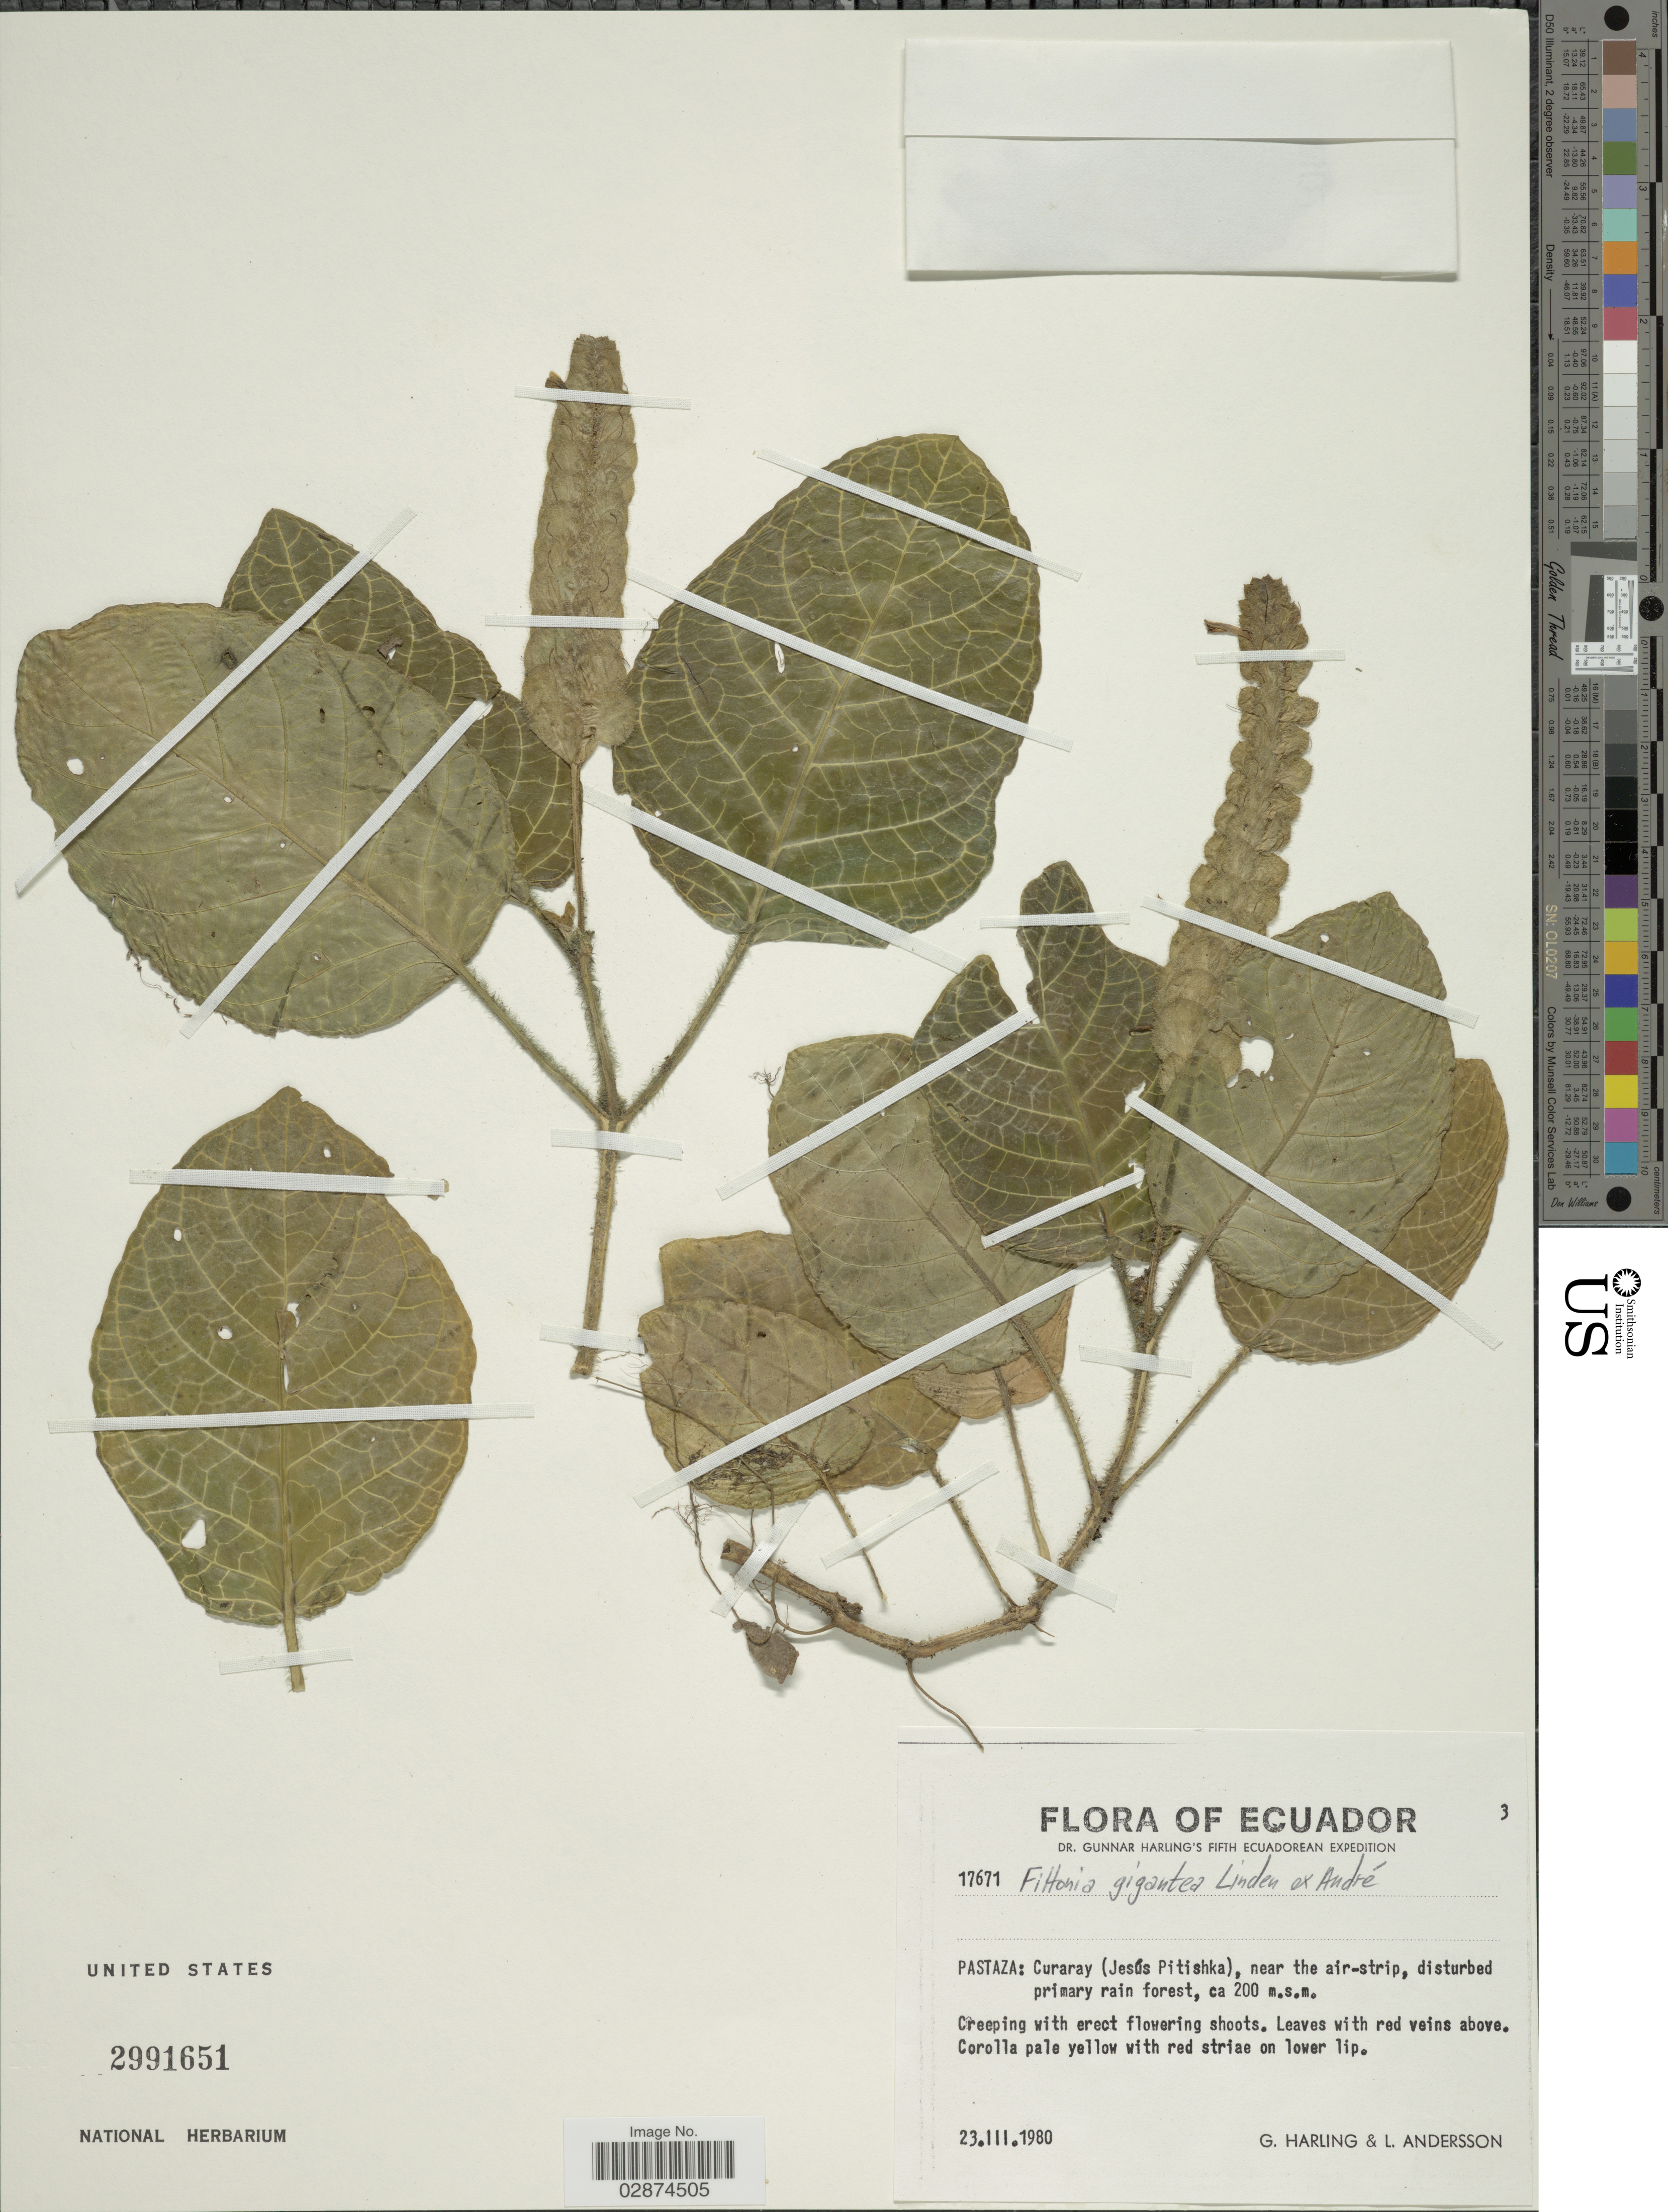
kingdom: Plantae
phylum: Tracheophyta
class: Magnoliopsida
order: Lamiales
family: Acanthaceae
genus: Fittonia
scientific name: Fittonia gigantea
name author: Linden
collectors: G. Harling & L. Andersson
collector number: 17671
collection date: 1980-03-23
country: Ecuador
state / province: Pastaza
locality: Curaray (Jesús Pitishka), near the air-strip, disturbed primary rain forest.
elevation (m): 200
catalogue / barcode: US 2991651